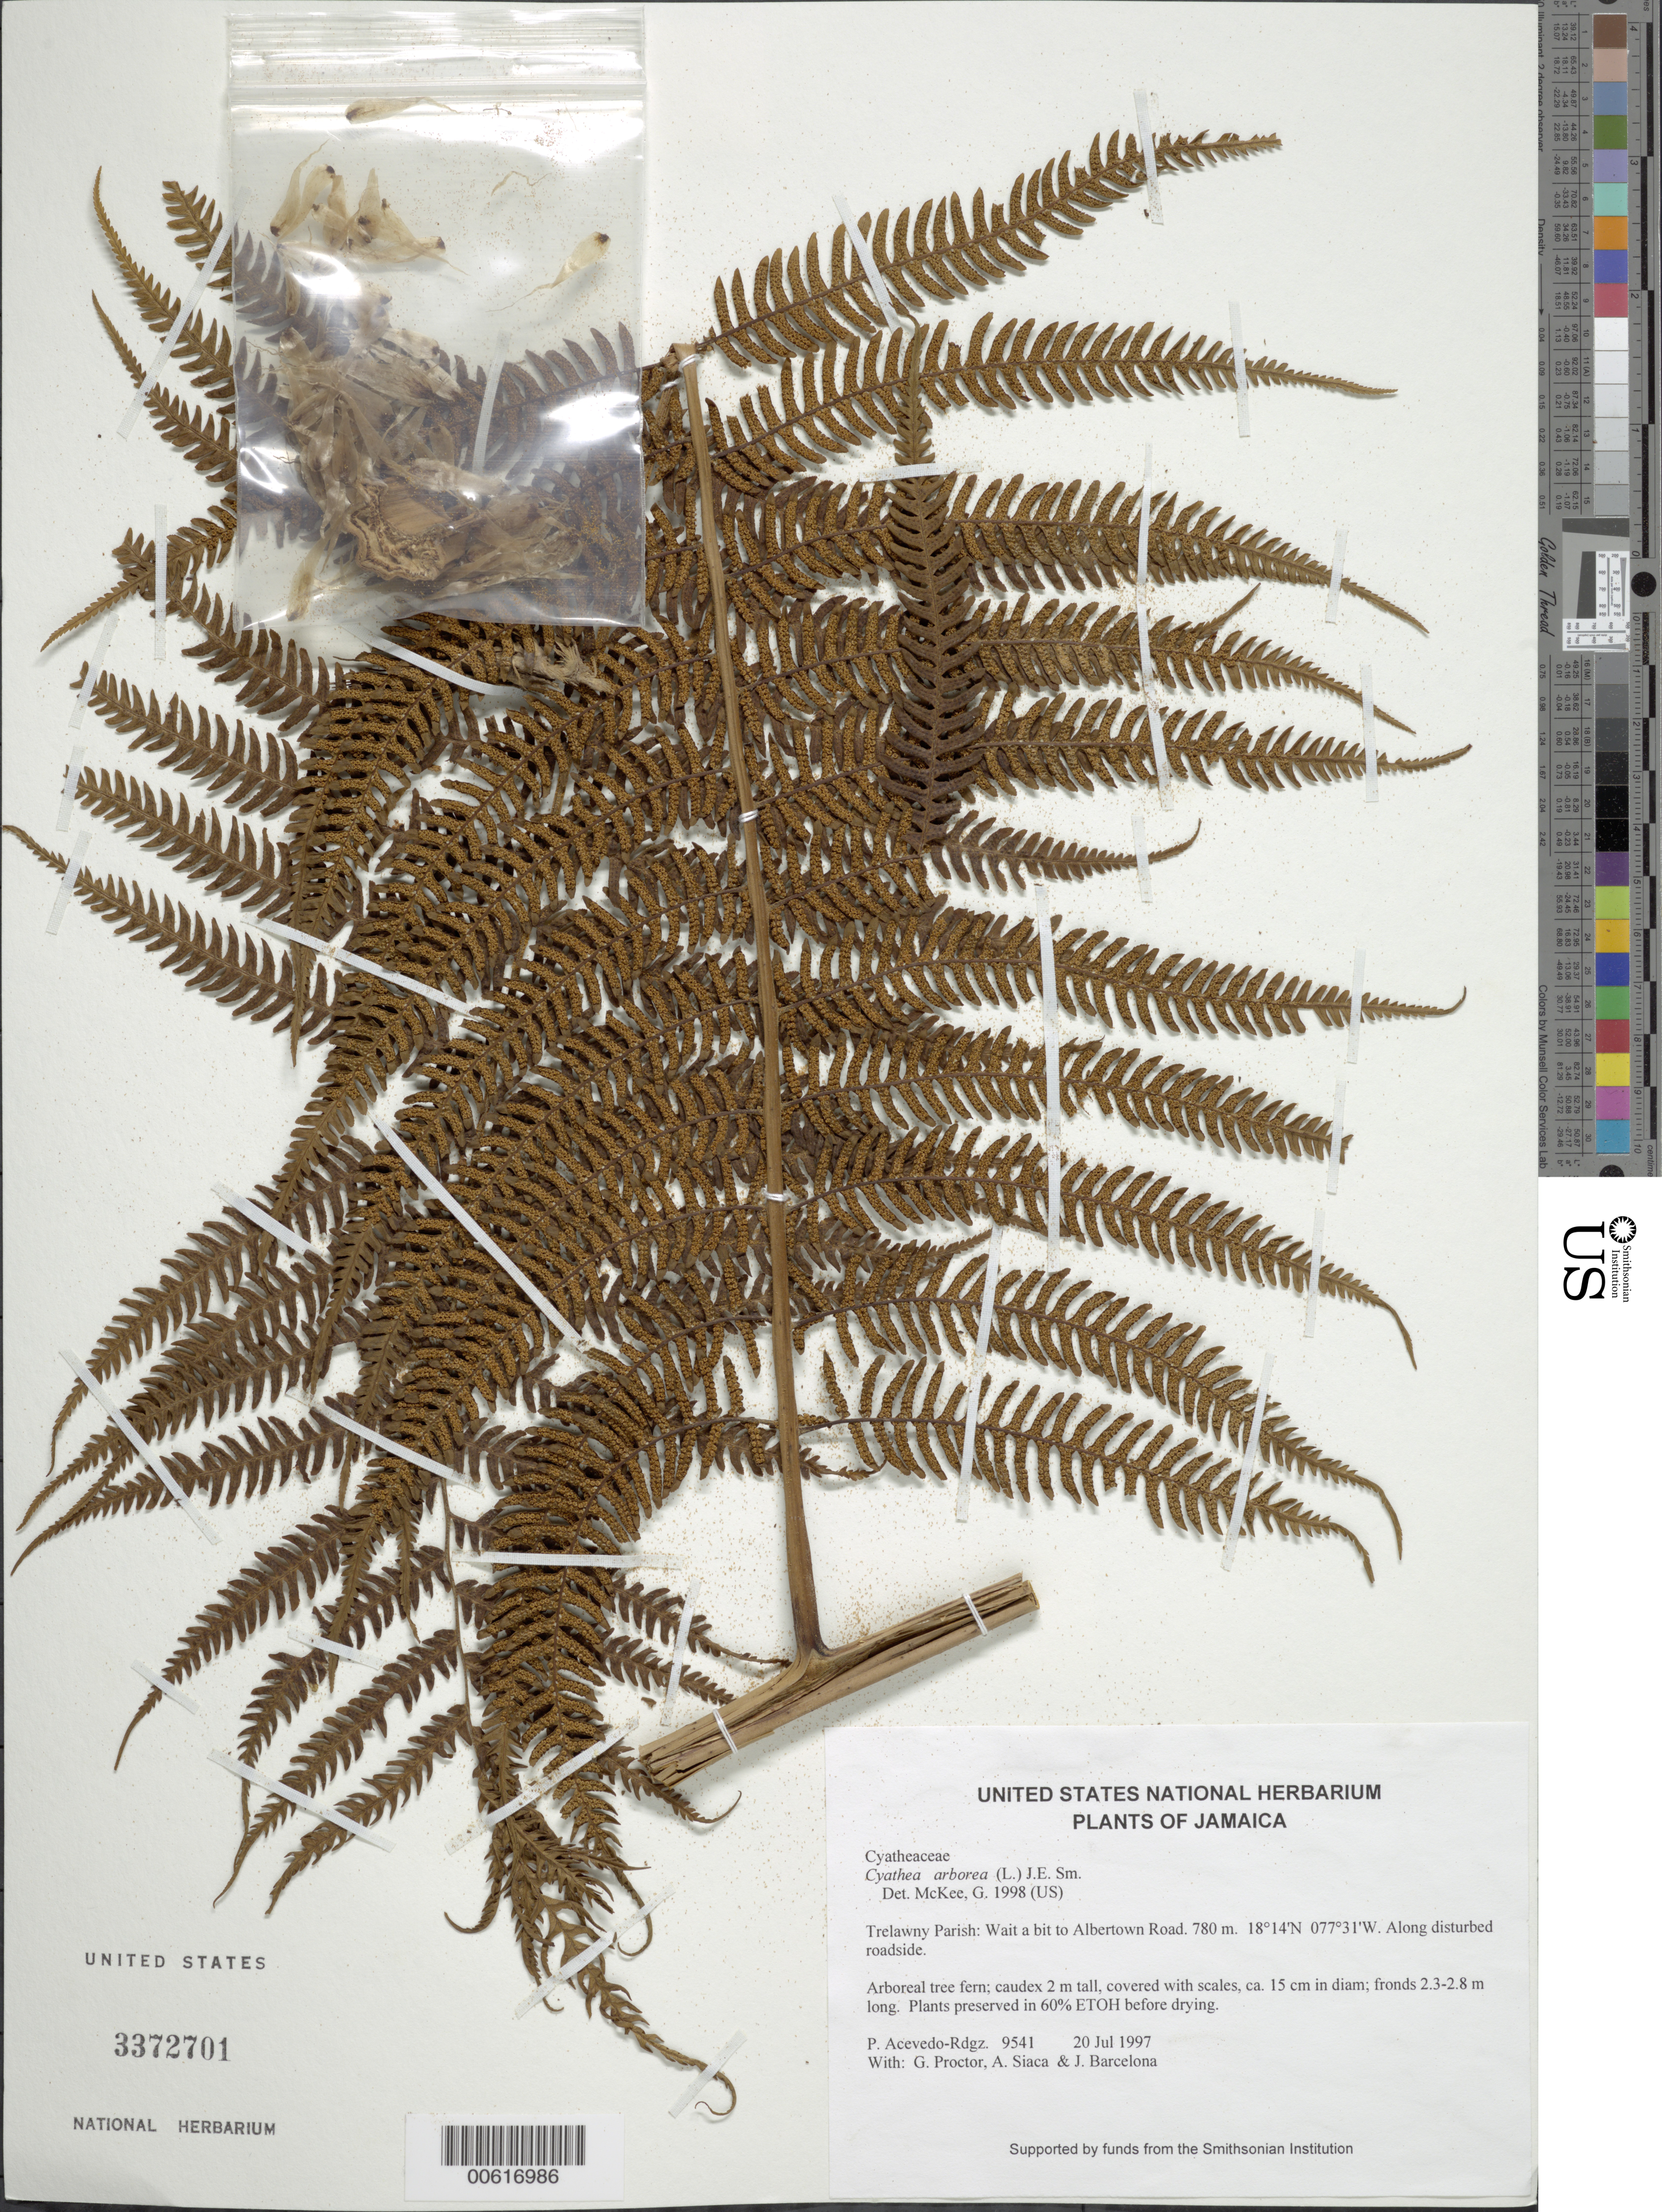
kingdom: Plantae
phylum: Tracheophyta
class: Polypodiopsida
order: Cyatheales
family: Cyatheaceae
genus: Cyathea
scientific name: Cyathea arborea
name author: (L.) Sm.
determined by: McKee, G. S., (US), NMNH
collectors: P. Acevedo-Rodr., G. R. Proctor, A. Siaca & J. Barcelona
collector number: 9541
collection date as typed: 20 Jul 1997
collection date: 1997-07-20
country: Jamaica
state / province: Trelawny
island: Jamaica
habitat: Along disturbed roadside.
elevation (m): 780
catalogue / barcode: US 3372701